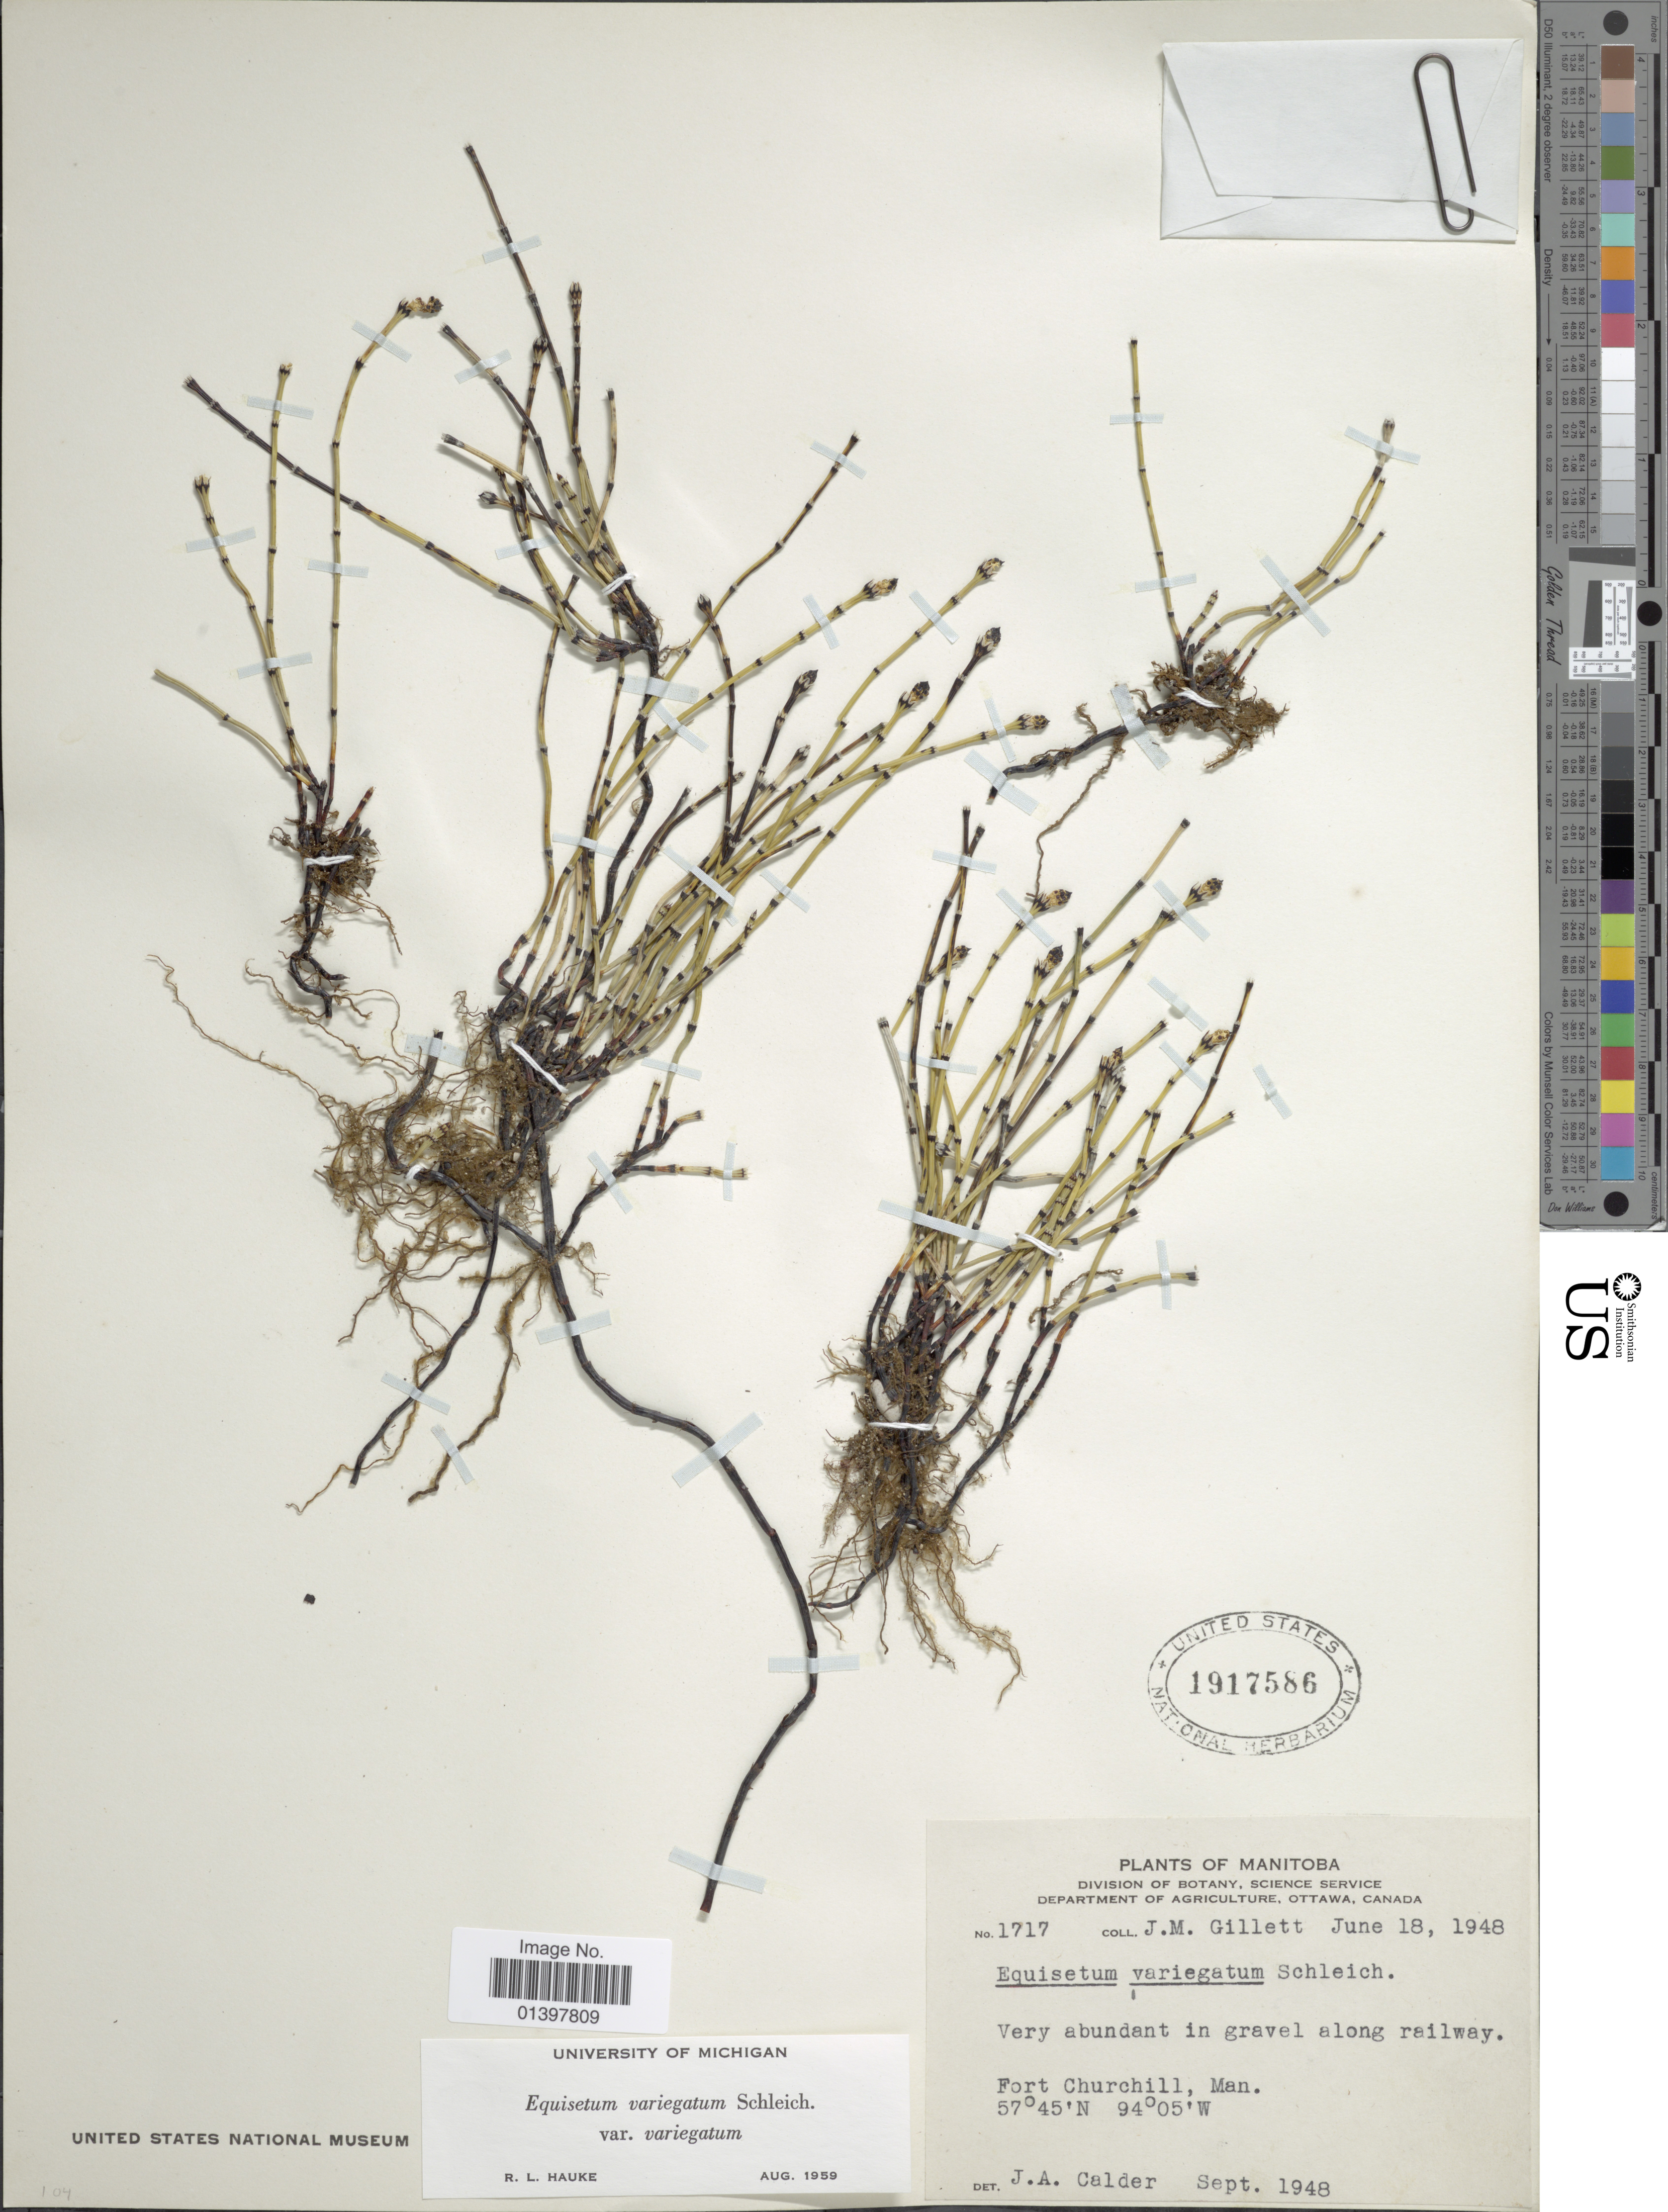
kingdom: Plantae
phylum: Tracheophyta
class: Polypodiopsida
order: Equisetales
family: Equisetaceae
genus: Equisetum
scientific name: Equisetum variegatum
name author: Schleich. ex F. Weber & D. Mohr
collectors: J. M. Gillett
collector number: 1717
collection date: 1948-06-18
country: Canada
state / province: Manitoba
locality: Very abundant in gravel along railway, Fort Churchill, Man.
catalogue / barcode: US 1917586